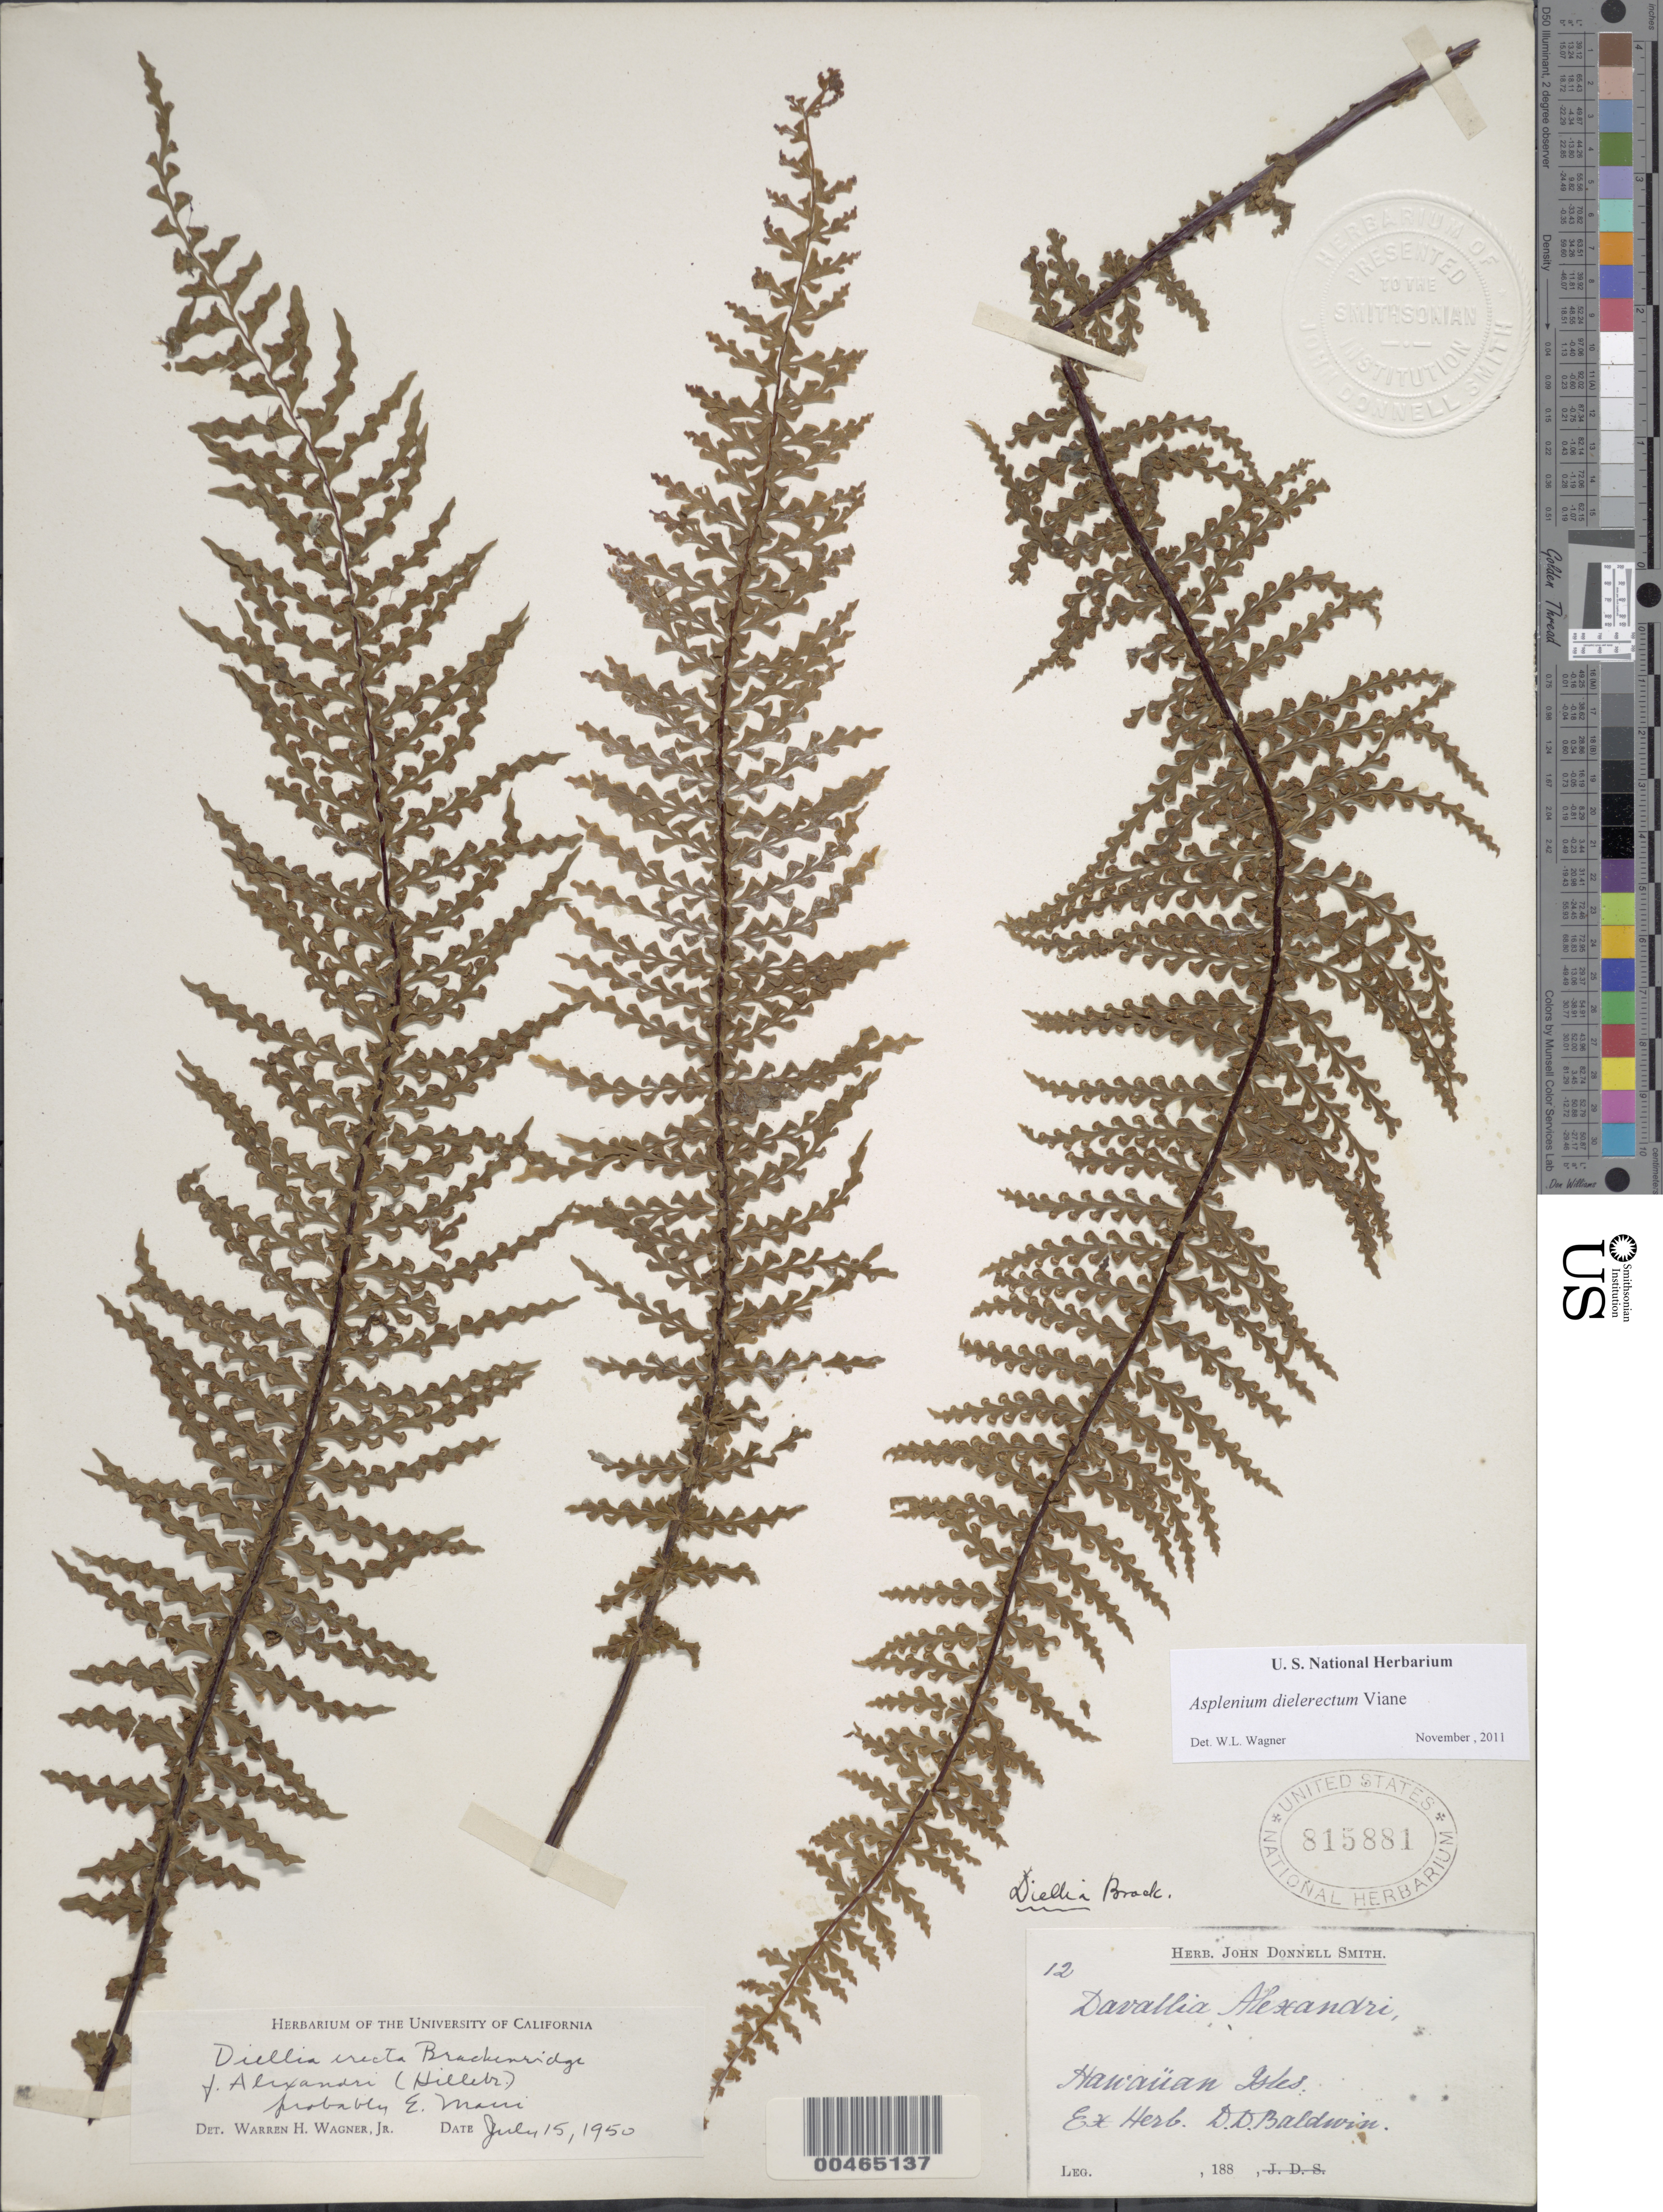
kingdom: Plantae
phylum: Tracheophyta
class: Polypodiopsida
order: Polypodiales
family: Aspleniaceae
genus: Asplenium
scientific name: Asplenium dielerectum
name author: Viane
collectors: D. Baldwin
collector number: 12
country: United States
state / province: Hawaii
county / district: Hawaii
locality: Hawaiian Islands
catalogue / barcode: US 815881